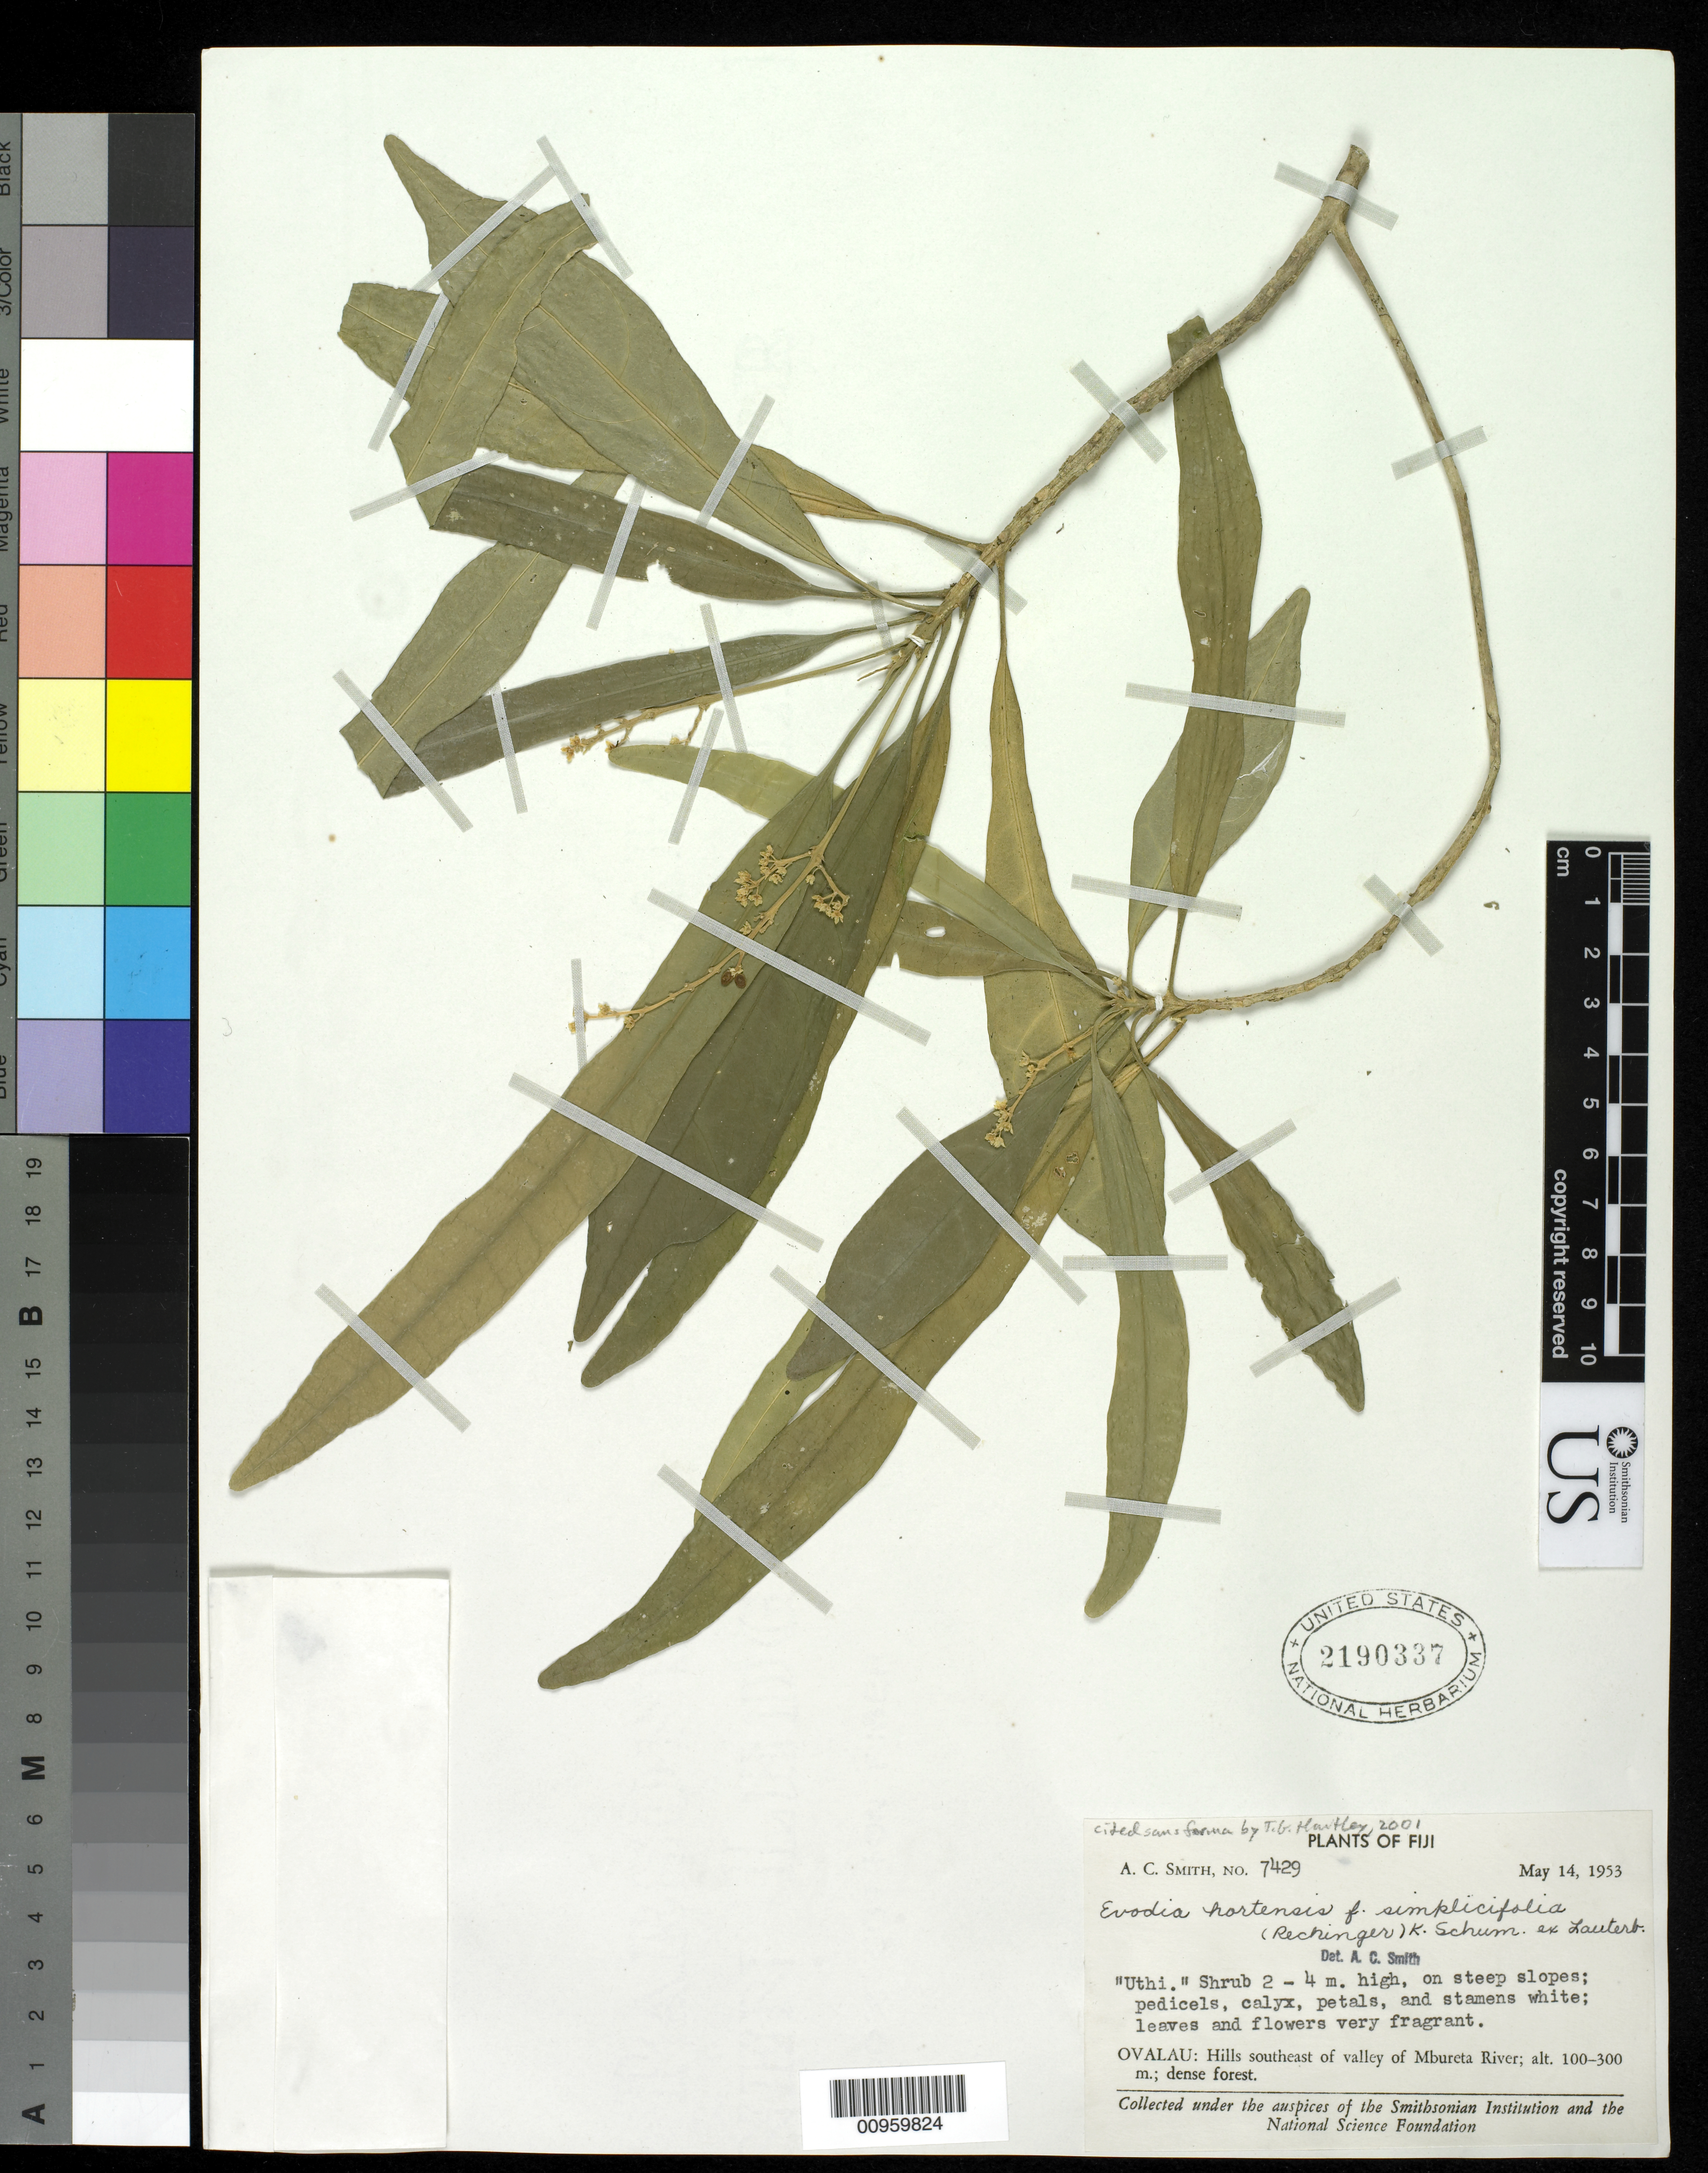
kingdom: Plantae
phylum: Tracheophyta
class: Magnoliopsida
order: Sapindales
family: Rutaceae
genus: Euodia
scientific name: Euodia hortensis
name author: J.R. Forst. & G. Forst.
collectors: C. A. Smith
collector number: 7429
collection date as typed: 14 May 1953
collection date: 1953-05-14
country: Fiji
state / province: Eastern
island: Ovalau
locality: hills SE of Mbureta River valley; steep slopes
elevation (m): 100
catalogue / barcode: US 2190337